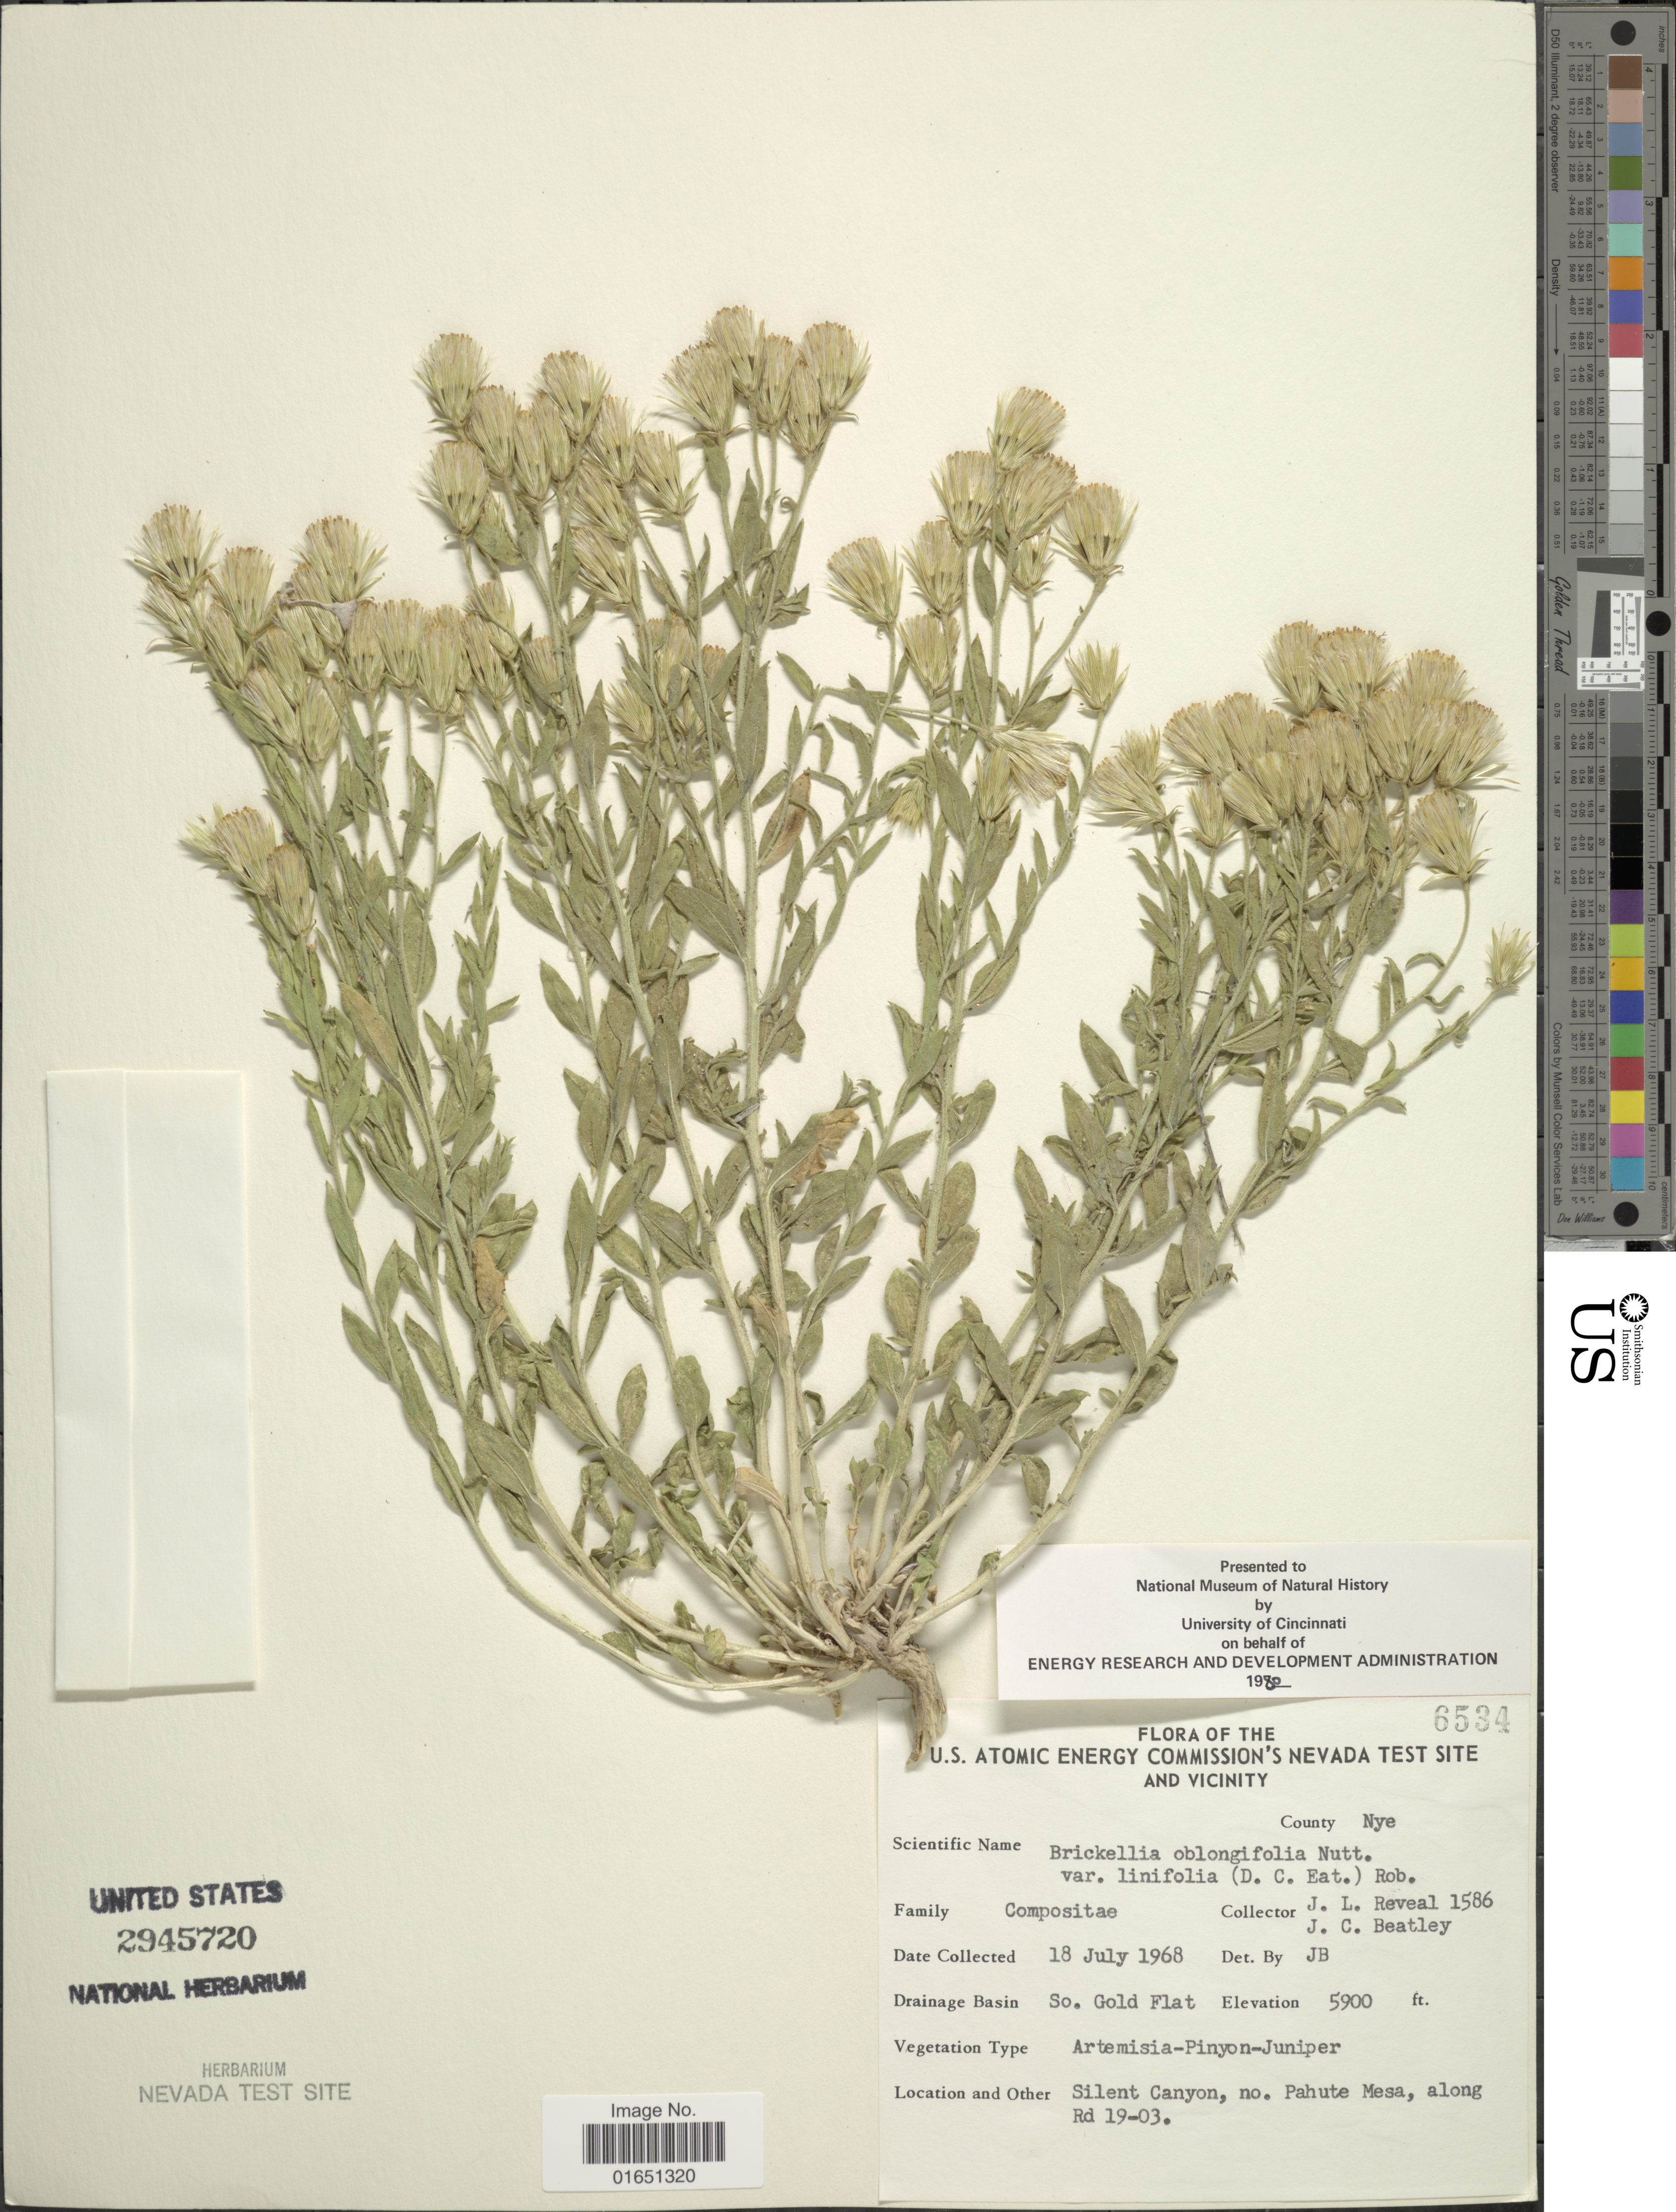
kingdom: Plantae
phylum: Tracheophyta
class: Magnoliopsida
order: Asterales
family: Asteraceae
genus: Brickellia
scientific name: Brickellia oblongifolia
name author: Nutt.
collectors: J. L. Reveal & J. C. Beatley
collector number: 6534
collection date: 1968-07-18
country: United States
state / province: Nevada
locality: U. S. Atomic Energy Commission's Nevada Test Site and Vicinity County Nye, Drainage Basin: So. Gold Flat, Silent Canyon, no. Pahute Mesa, along Rd 19-03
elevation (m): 1798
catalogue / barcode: US 2945720